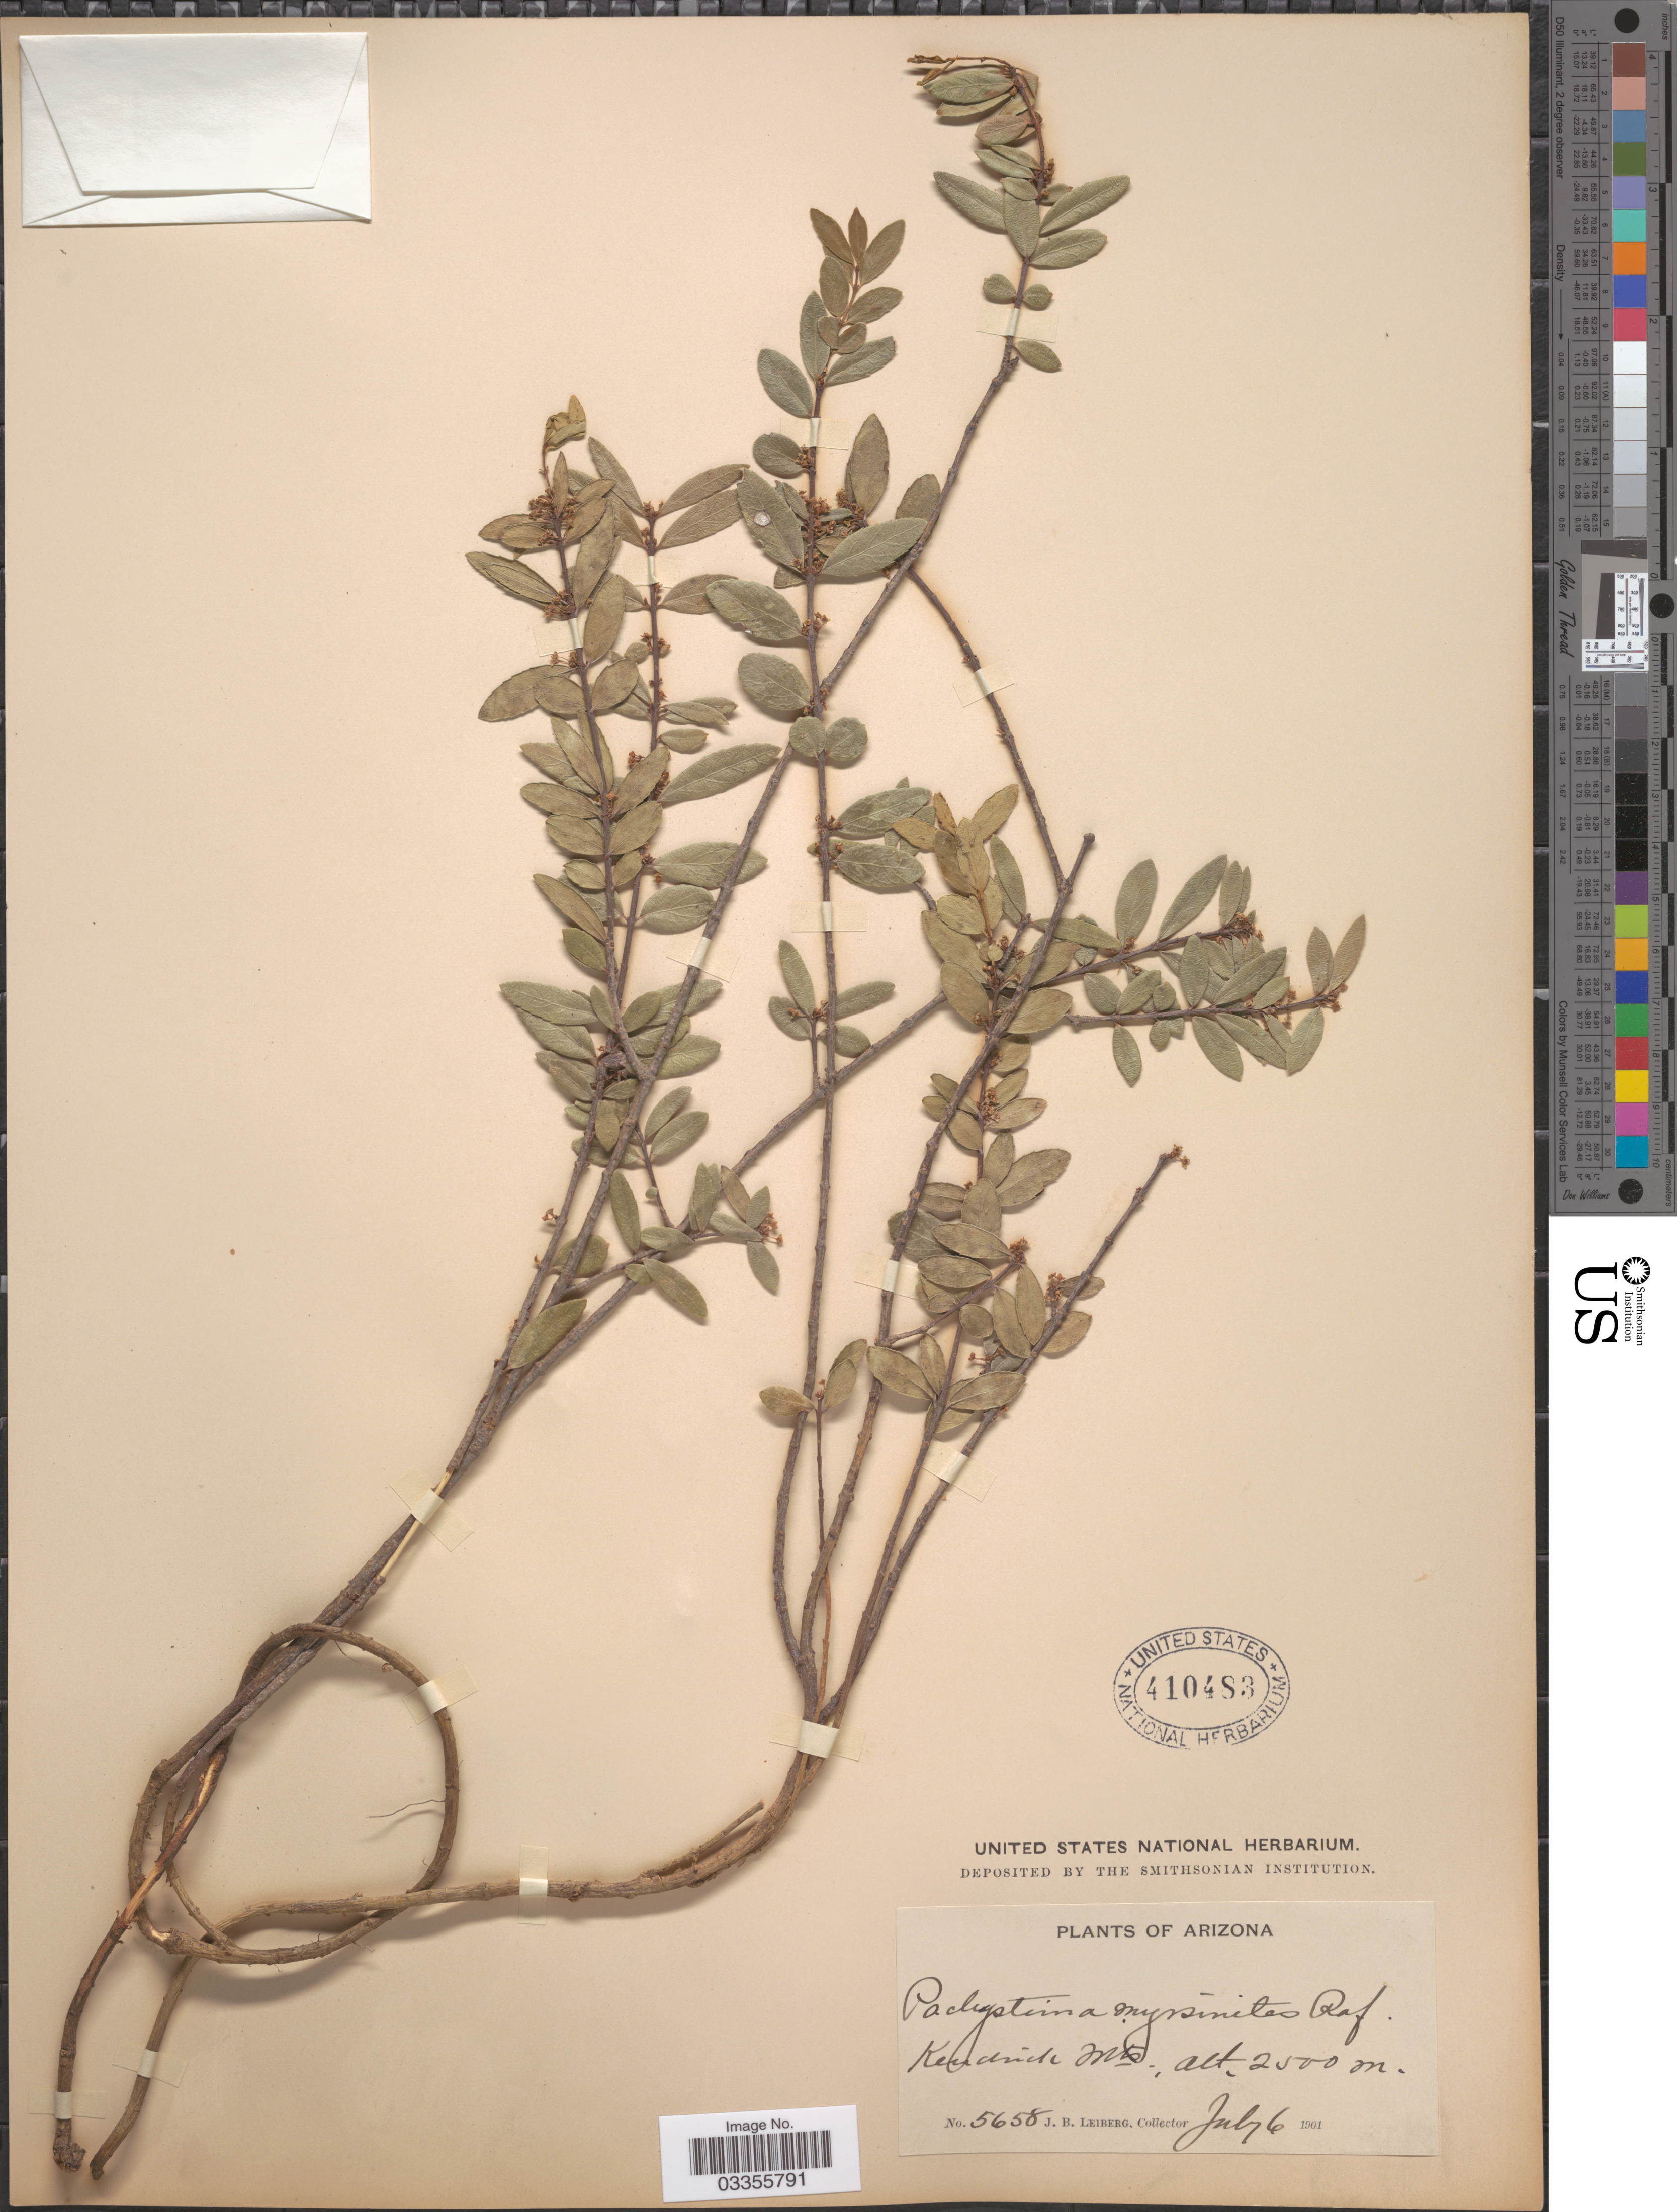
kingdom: Plantae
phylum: Tracheophyta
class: Magnoliopsida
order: Celastrales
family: Celastraceae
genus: Paxistima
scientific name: Paxistima myrsinites subsp. myrsinites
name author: (Pursh) Raf.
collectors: J. B. Leiberg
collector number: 5658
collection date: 1901-07-06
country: United States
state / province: Arizona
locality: Kendrick Mts.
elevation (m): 2000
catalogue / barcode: US 410483